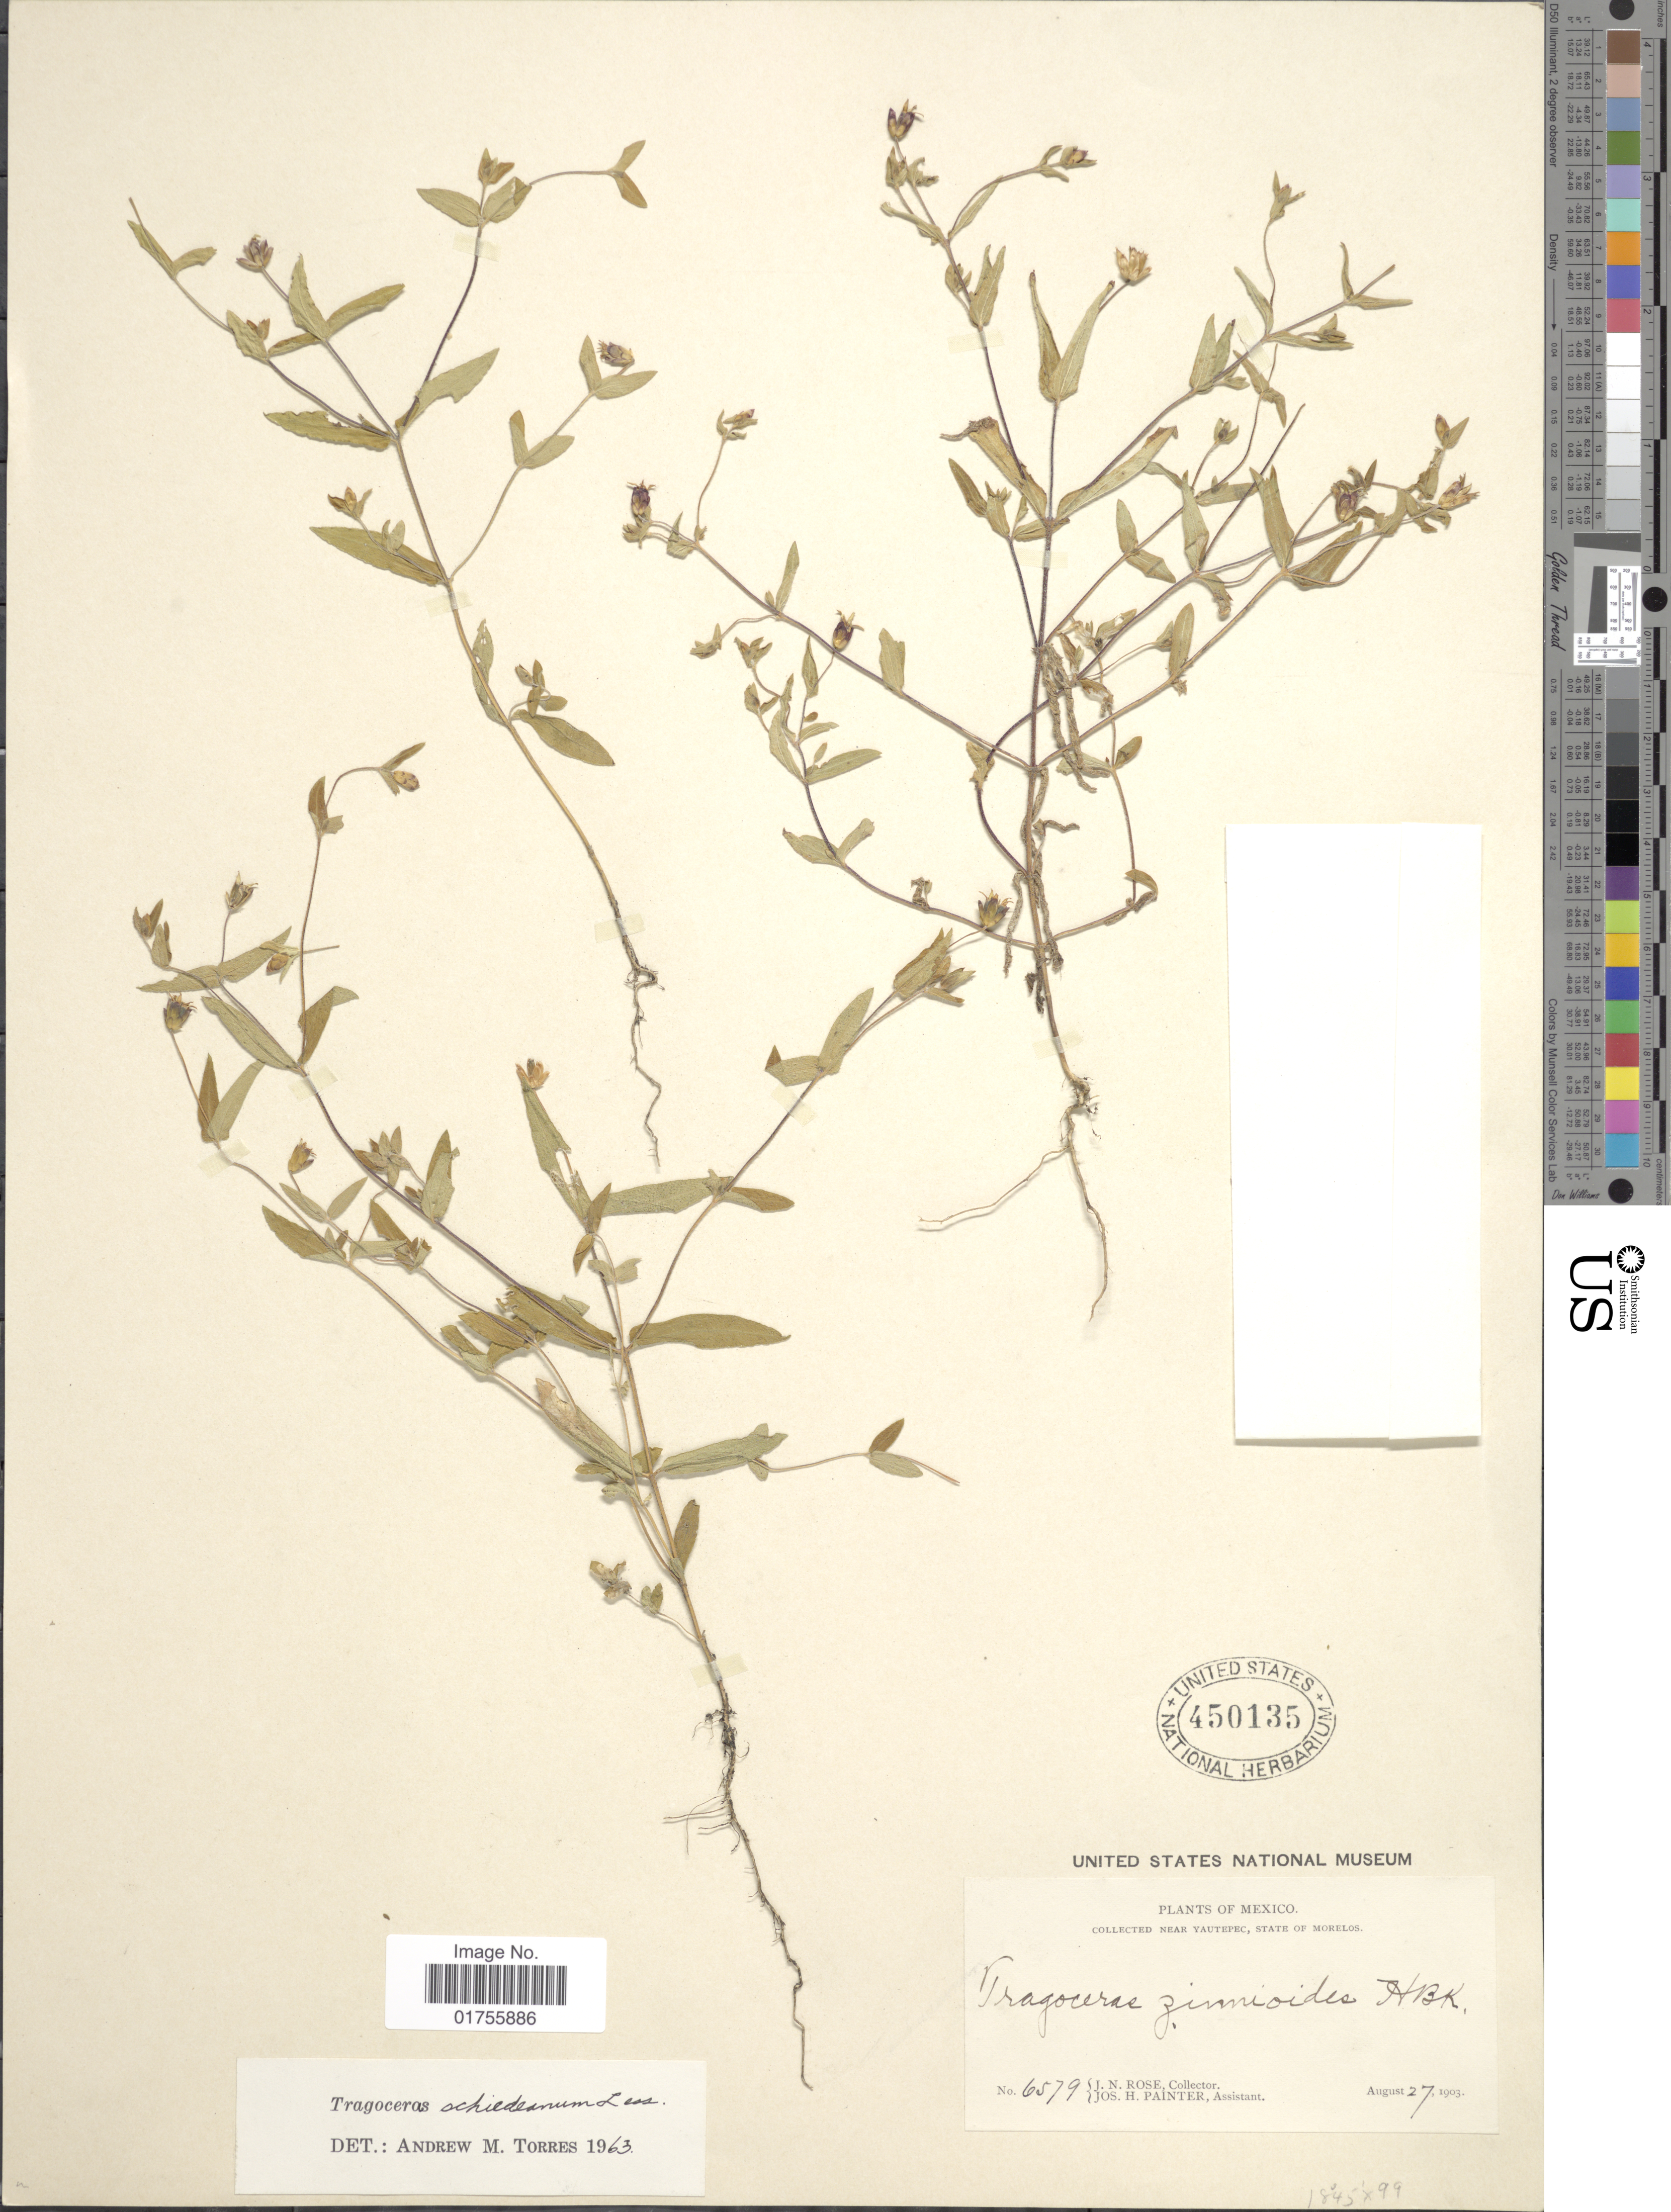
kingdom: Plantae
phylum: Tracheophyta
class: Magnoliopsida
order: Asterales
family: Asteraceae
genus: Tragoceros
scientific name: Tragoceros schiedeanum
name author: Less.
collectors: J. N. Rose & J. H. Painter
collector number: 6579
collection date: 1903-08-27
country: Mexico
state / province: Morelos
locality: Near Yautepec, State of Morelos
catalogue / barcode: US 450135